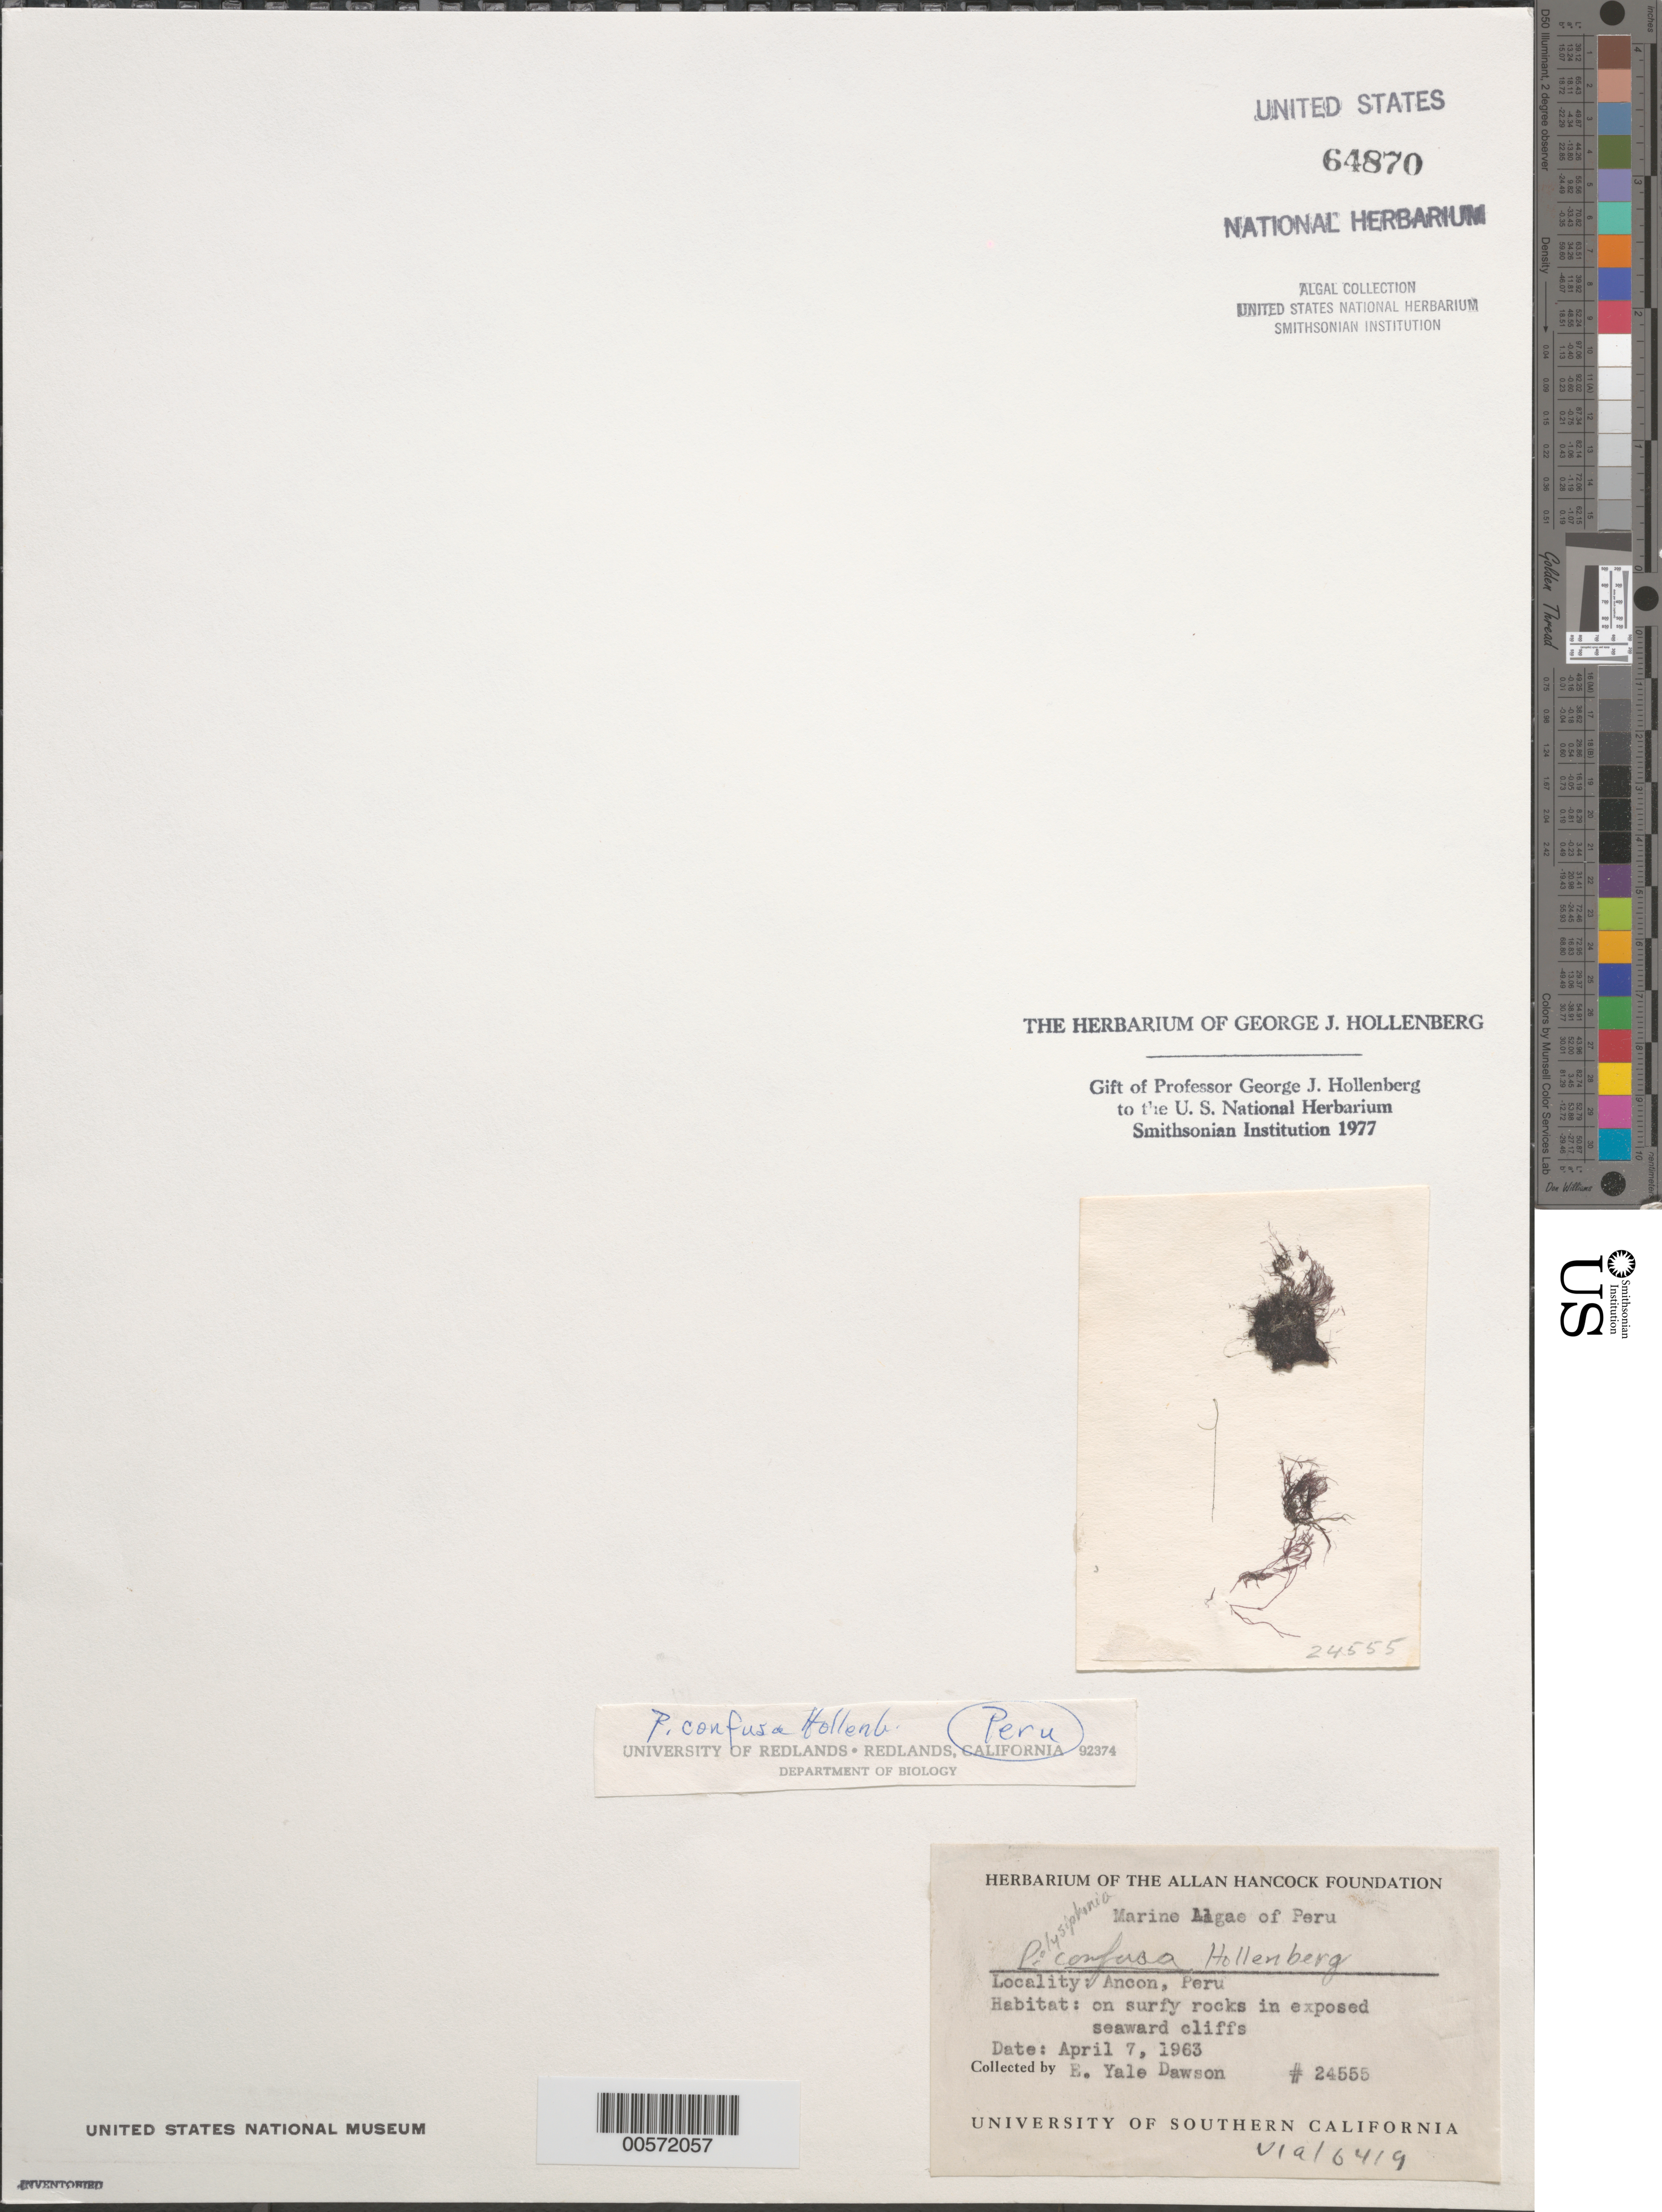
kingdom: Plantae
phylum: Rhodophyta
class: Florideophyceae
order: Ceramiales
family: Rhodomelaceae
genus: Eutrichosiphonia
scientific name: Eutrichosiphonia confusa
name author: (Hollenb.) Savoie & G.W. Saunders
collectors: E. Y. Dawson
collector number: EYD 24555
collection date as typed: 07 Apr 1963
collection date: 1963-04-07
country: Peru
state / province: Lima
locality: Ancon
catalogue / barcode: US 64870